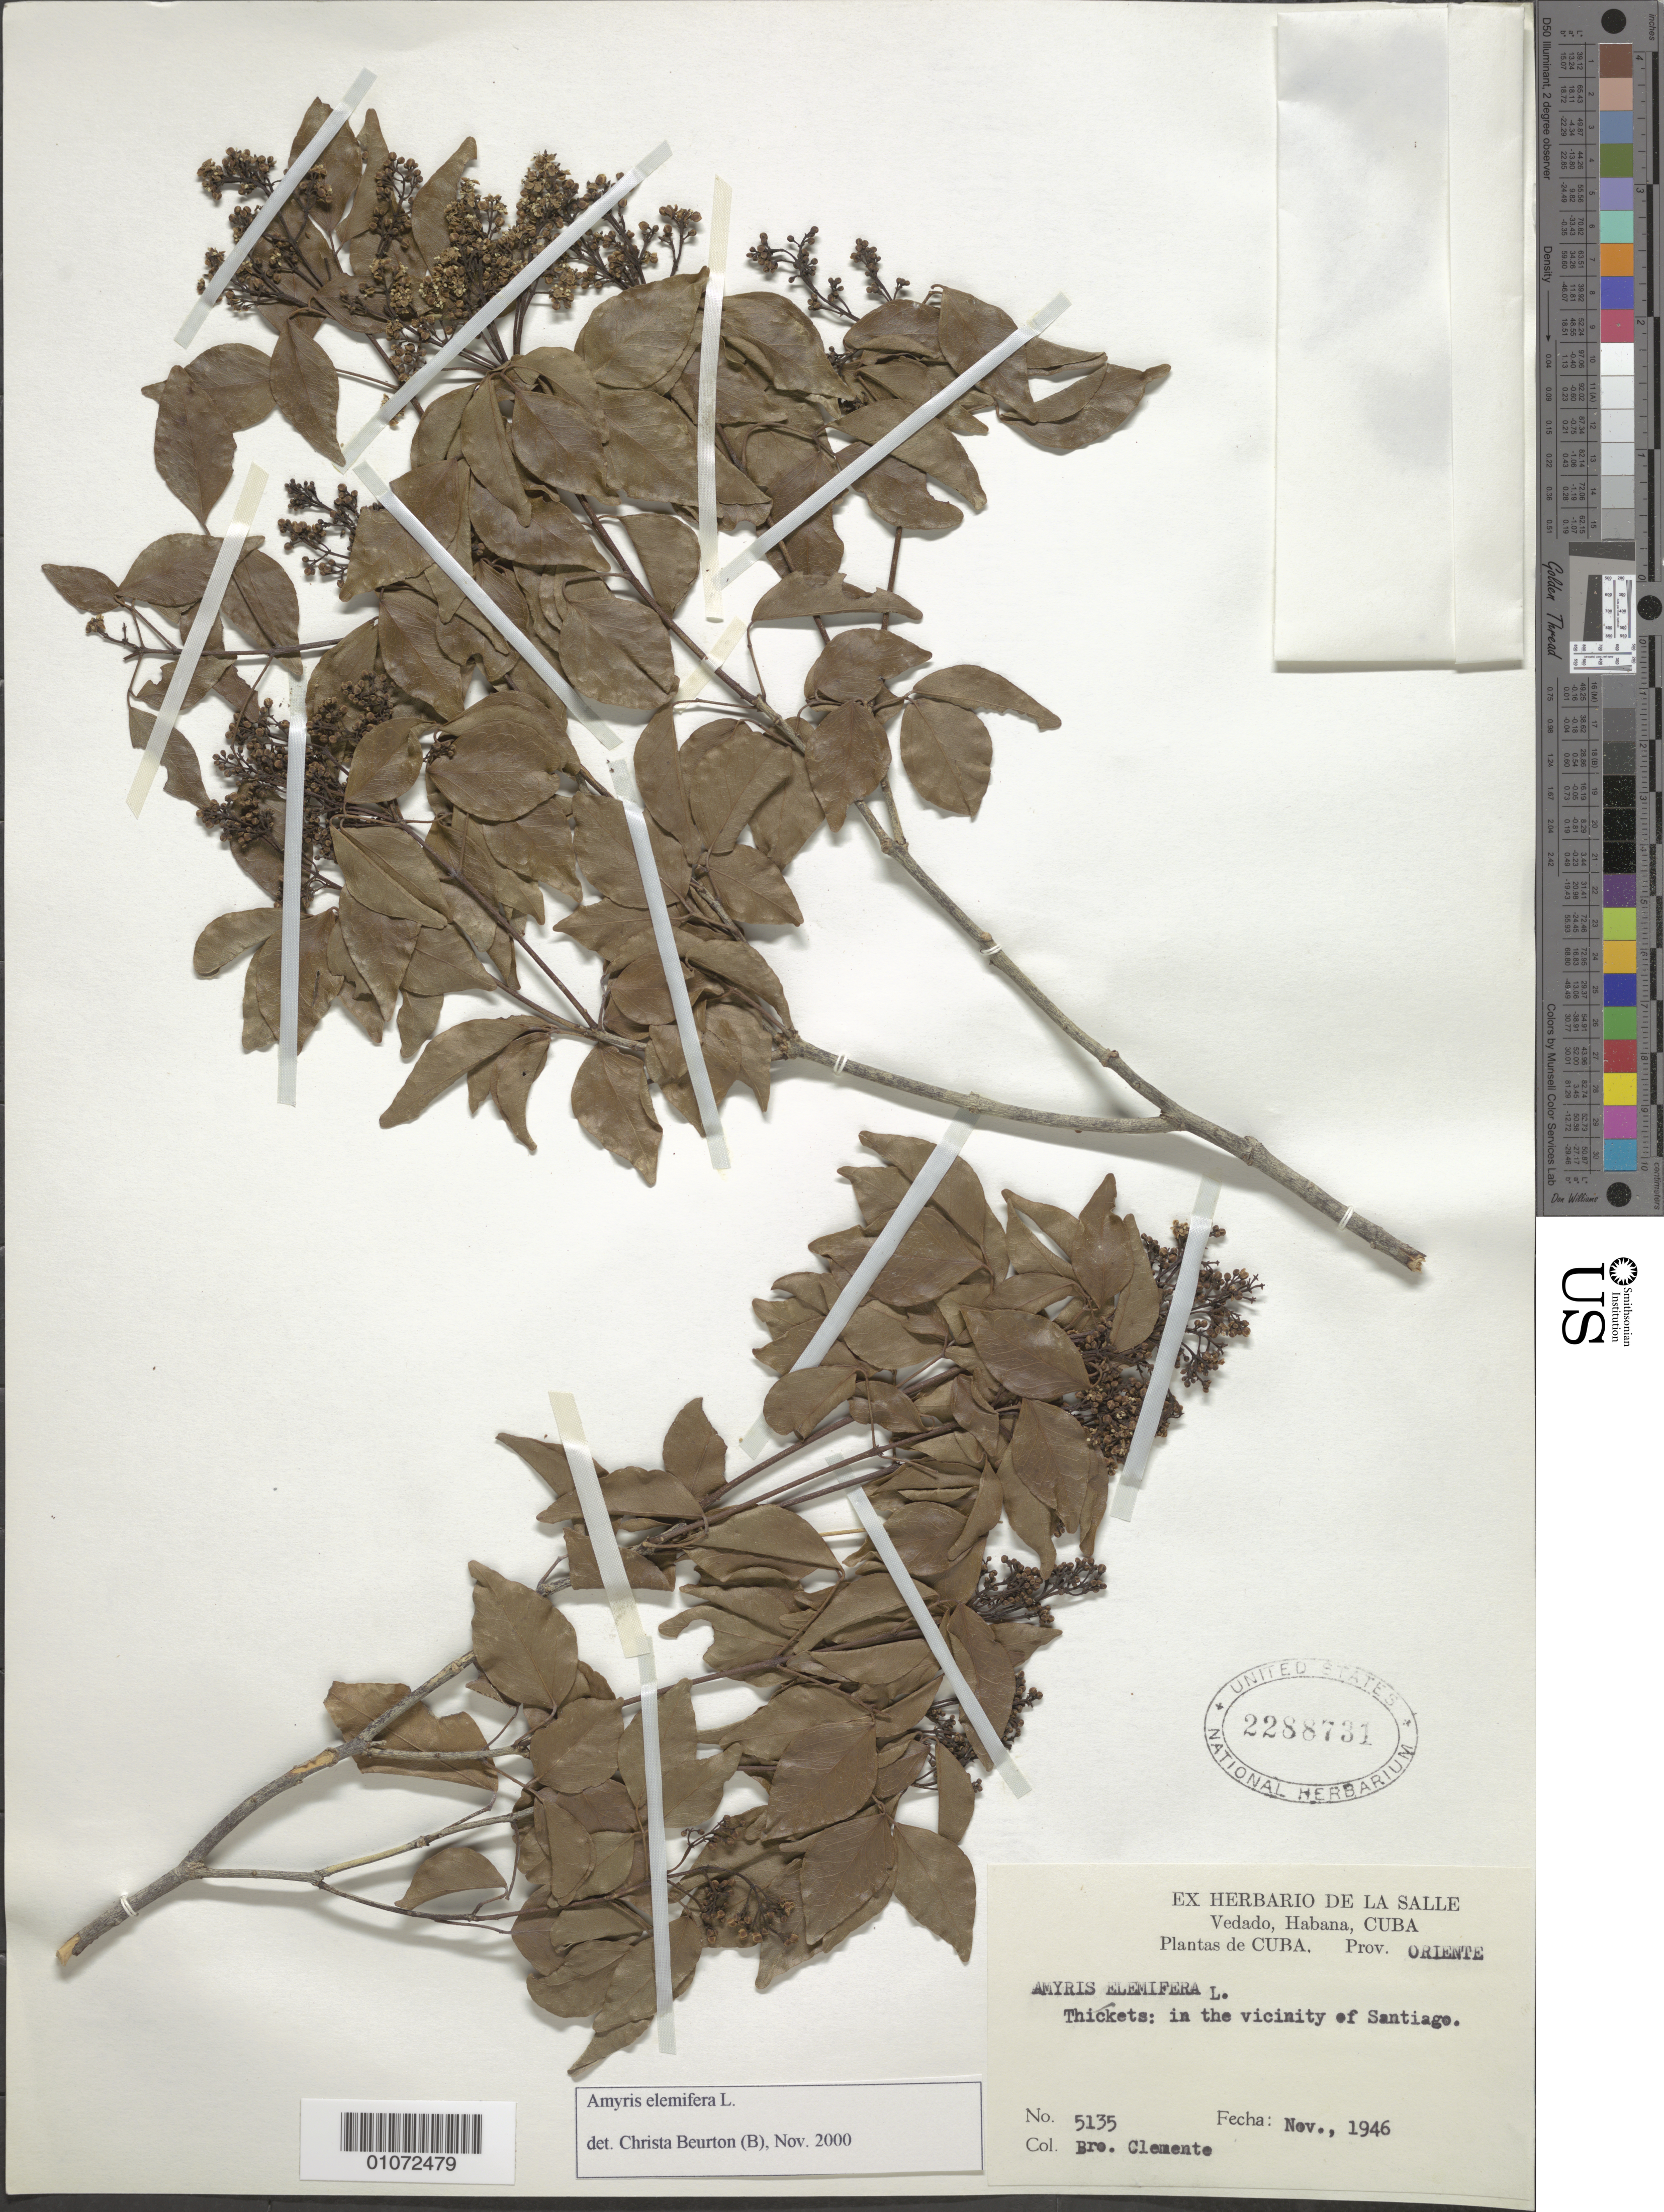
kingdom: Plantae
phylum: Tracheophyta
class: Magnoliopsida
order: Sapindales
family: Rutaceae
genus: Amyris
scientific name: Amyris elemifera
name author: L.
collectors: Bro. Clemente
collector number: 5135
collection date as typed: Nov 1946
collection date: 1946-11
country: Cuba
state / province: Santiago de Cuba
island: Cuba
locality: Vicinity of Santiago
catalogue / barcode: US 2288731